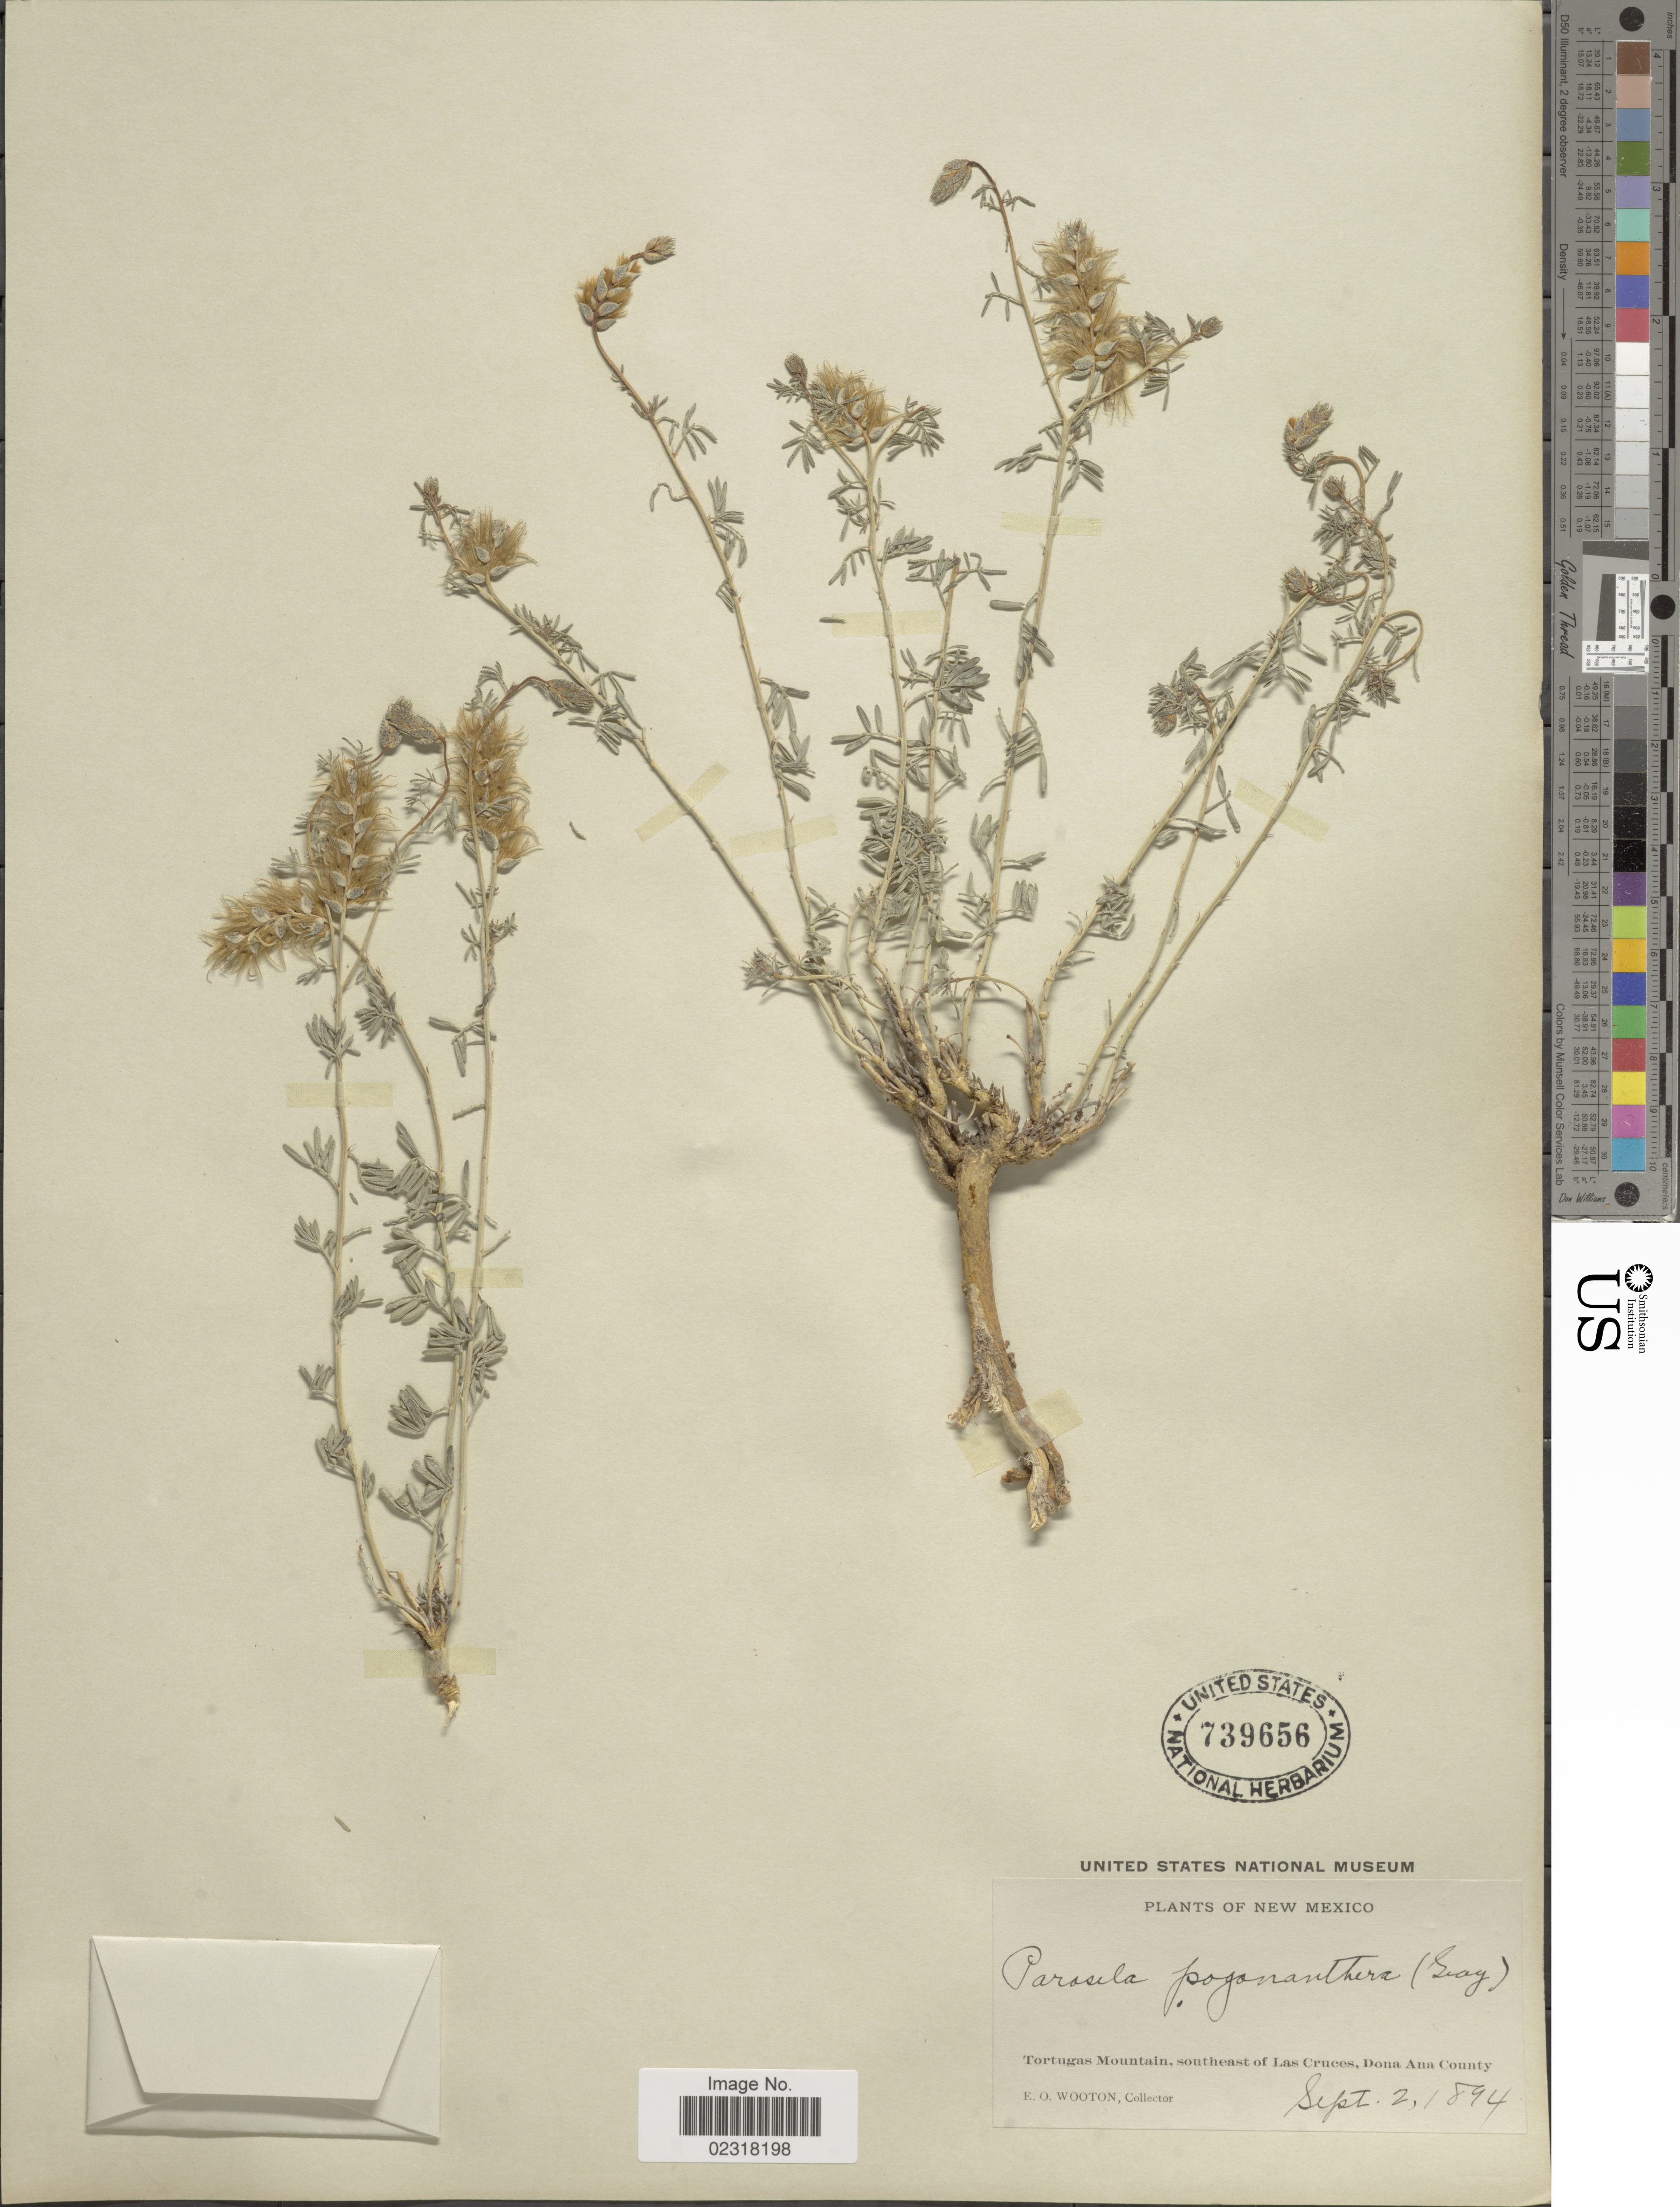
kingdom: Plantae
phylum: Tracheophyta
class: Magnoliopsida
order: Fabales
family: Fabaceae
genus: Dalea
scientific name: Dalea pogonathera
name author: A. Gray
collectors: E. O. Wooton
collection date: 1894-09-02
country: United States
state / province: New Mexico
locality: Tortugas Mountain, southeast of Las Cruces, Dona Ana County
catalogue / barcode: US 739656